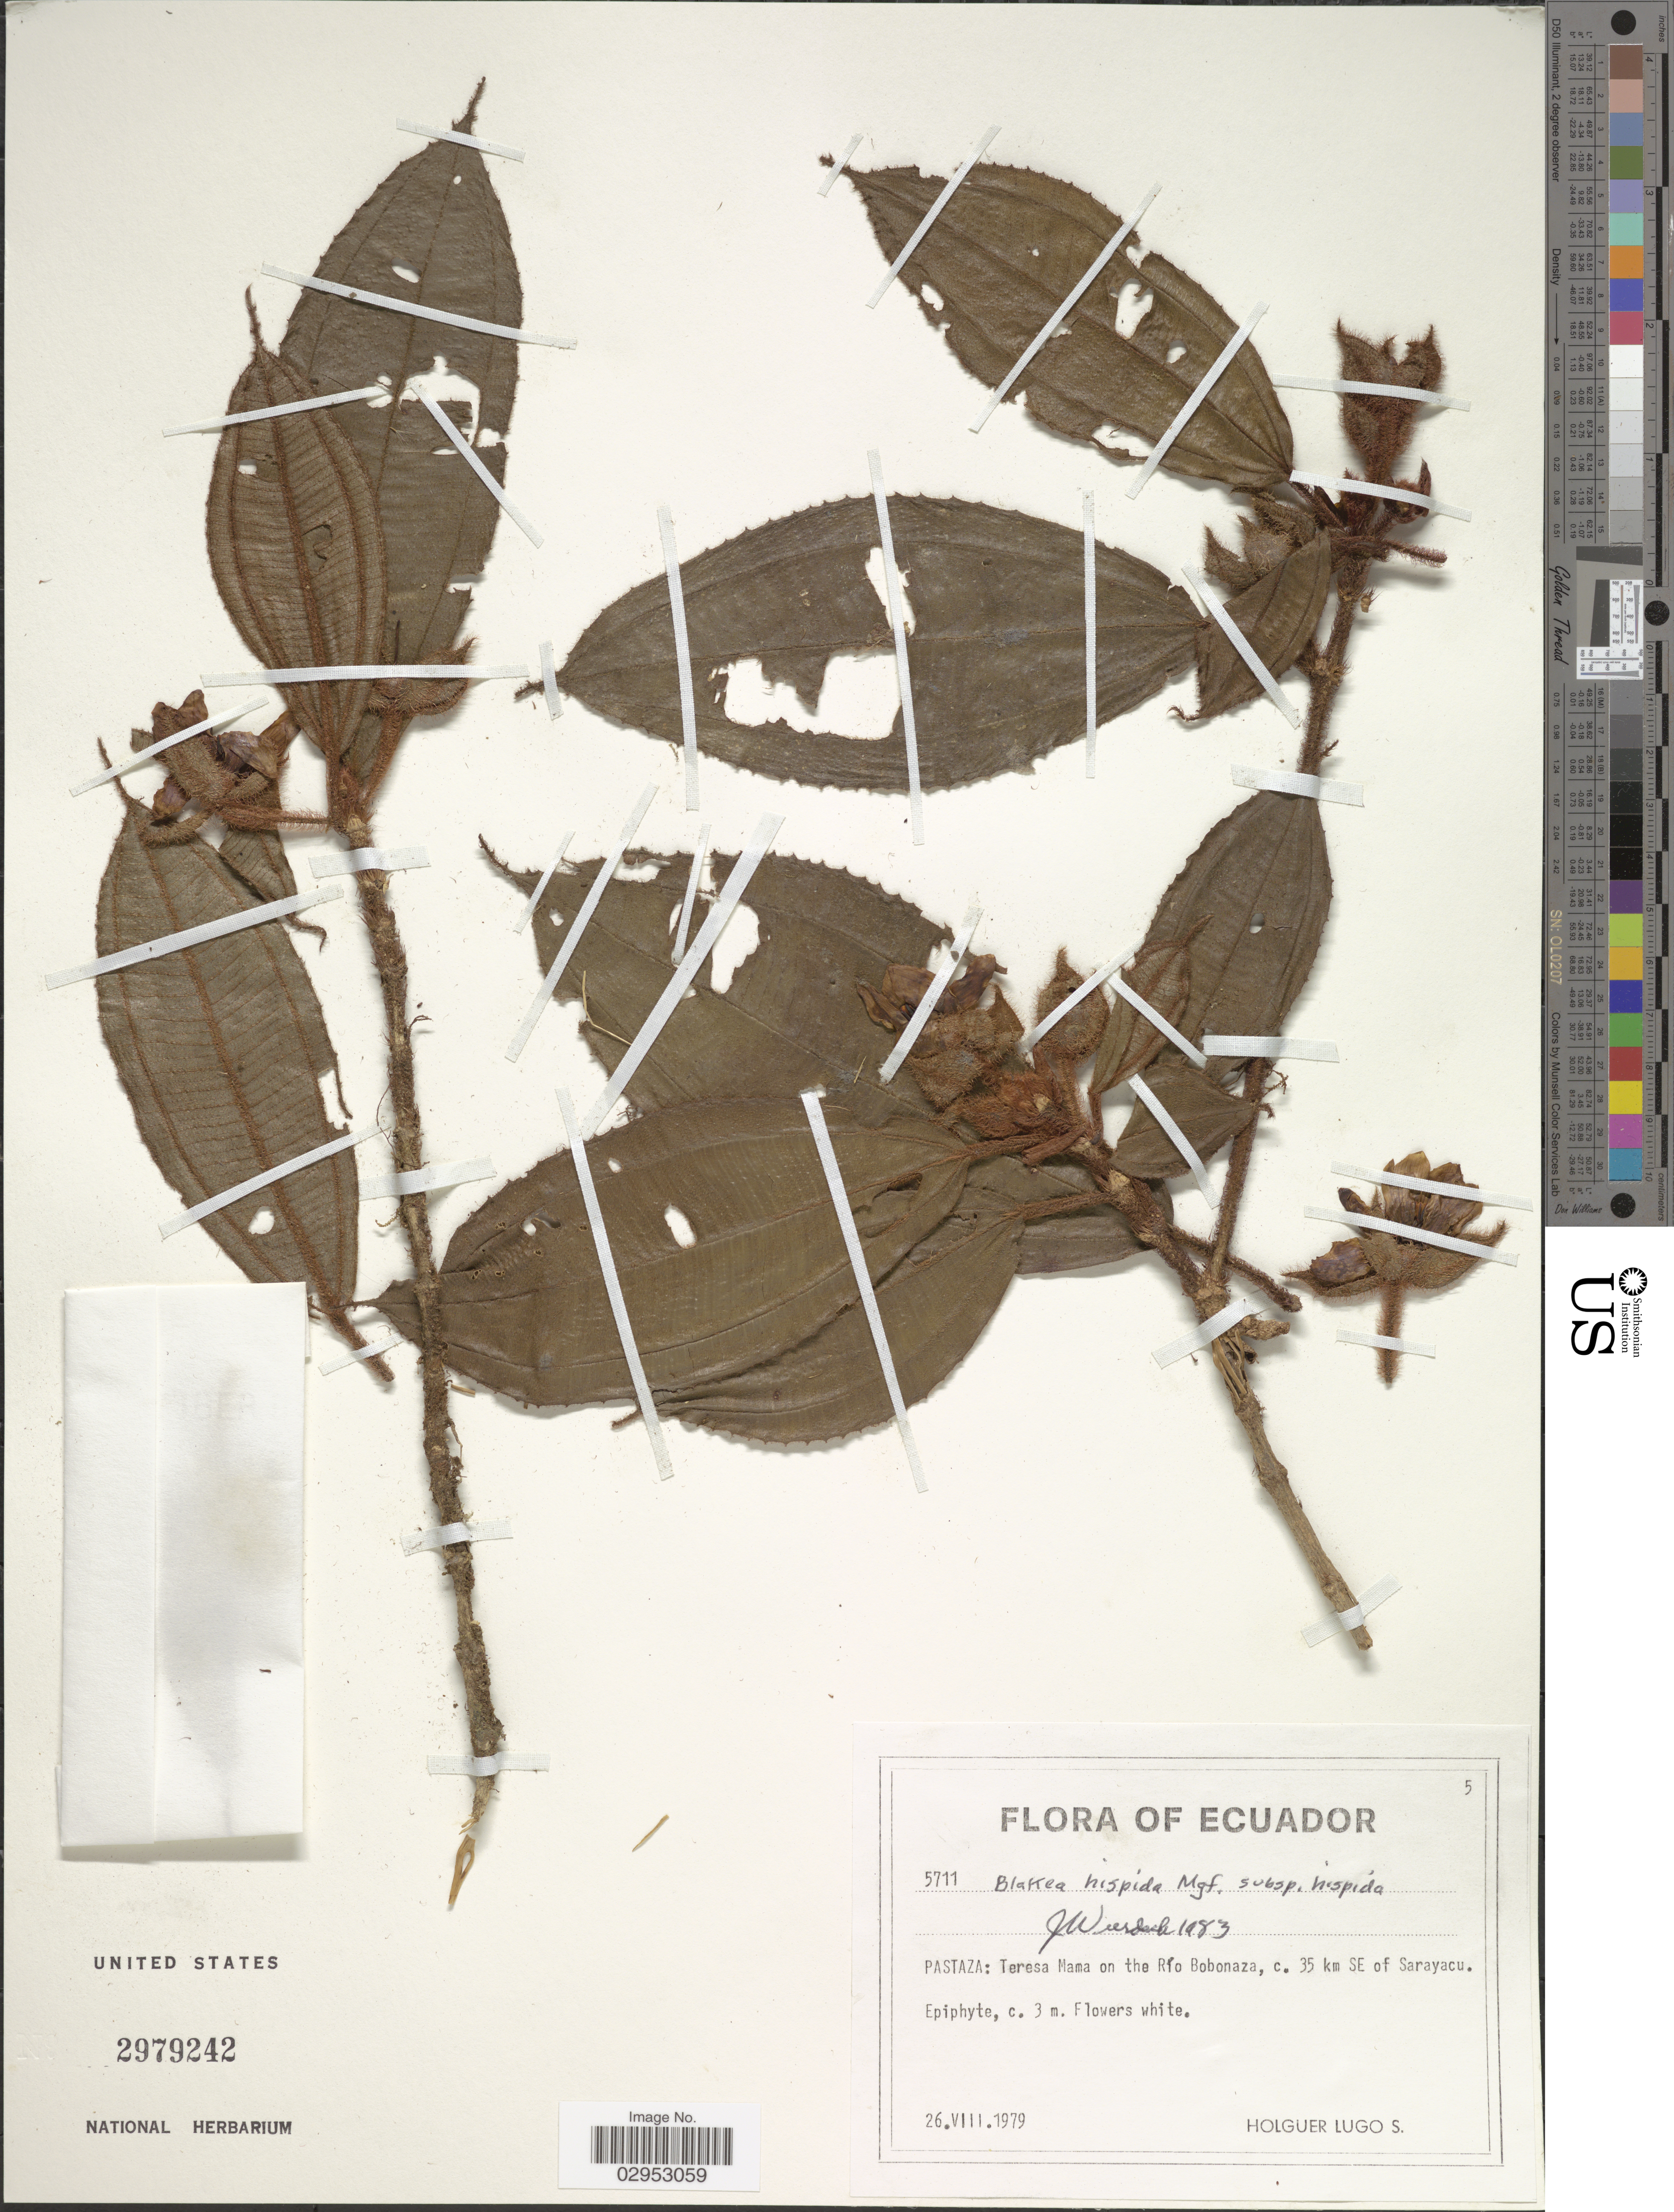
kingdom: Plantae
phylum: Tracheophyta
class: Magnoliopsida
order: Myrtales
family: Melastomataceae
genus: Blakea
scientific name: Blakea hispida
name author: Markgr.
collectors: H. Lugo S.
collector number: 5711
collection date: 1979-08-26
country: Ecuador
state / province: Pastaza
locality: Teresa Mama on the Río Bobonaza, c. 35 km SE of Sarayacu.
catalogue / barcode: US 2979242